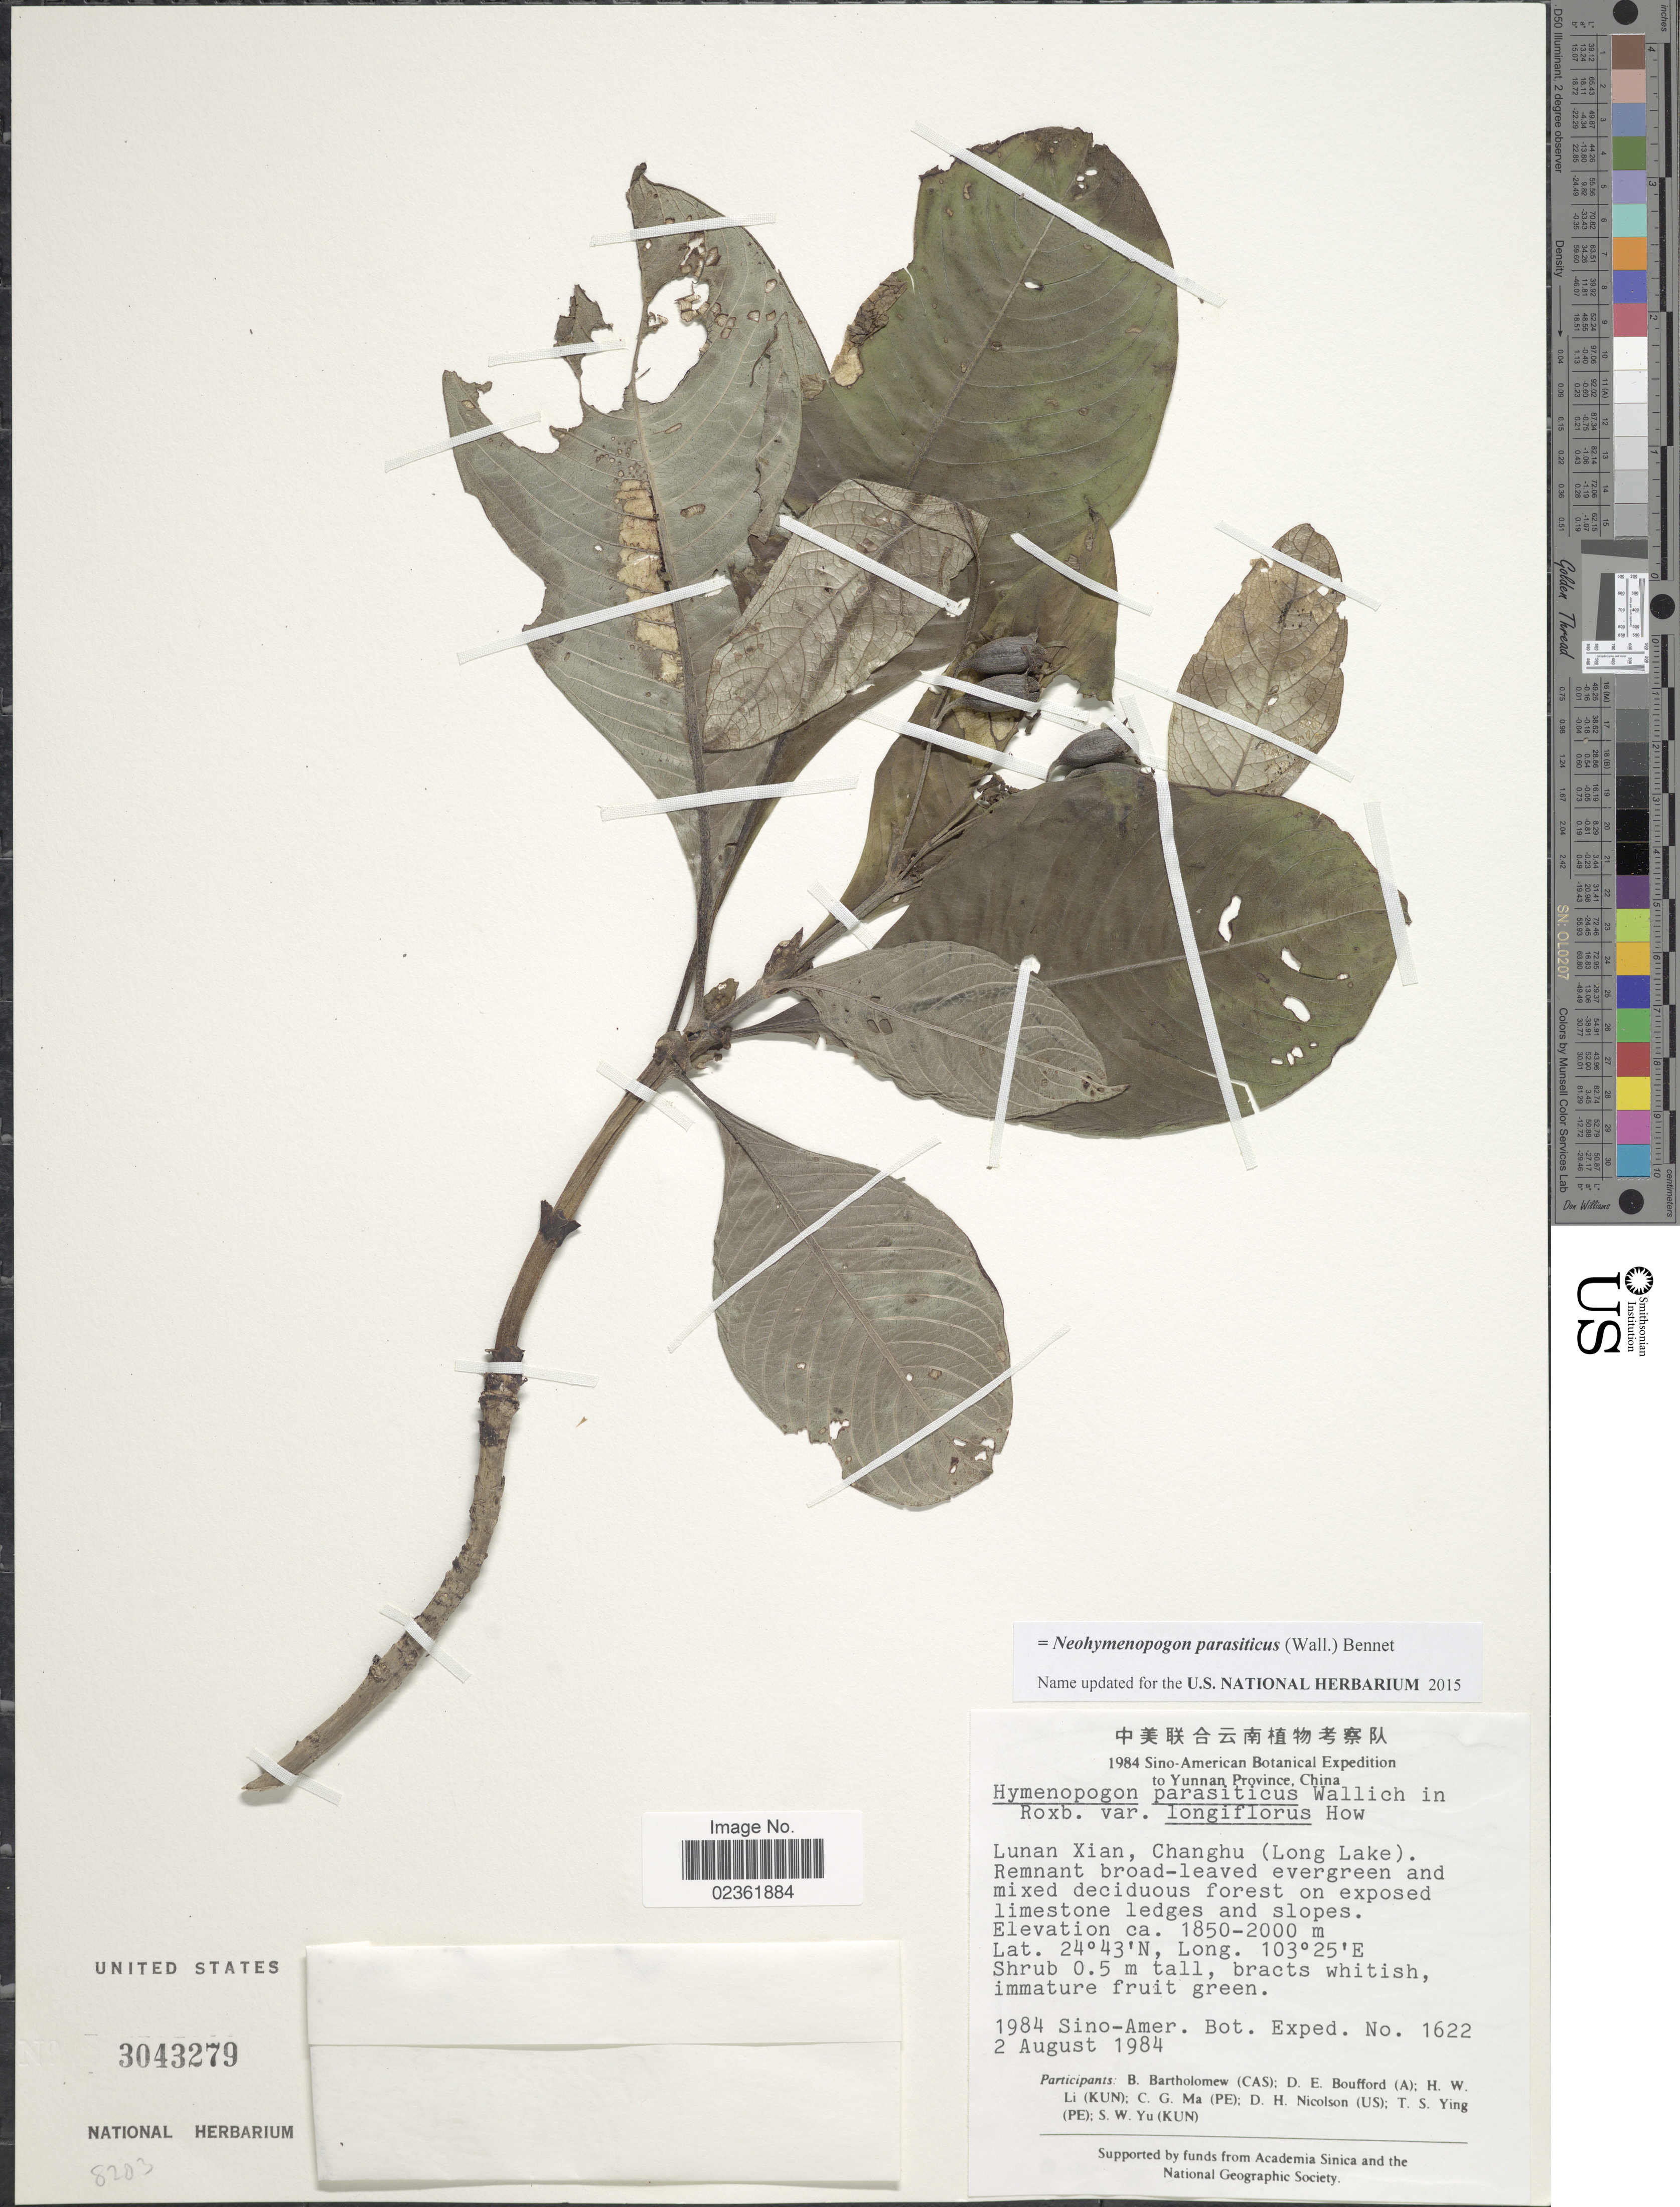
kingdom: Plantae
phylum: Tracheophyta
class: Magnoliopsida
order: Gentianales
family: Rubiaceae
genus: Neohymenopogon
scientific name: Neohymenopogon parasiticus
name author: (Wall.) Bennet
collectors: Sino-Amer. Bot. Exped. 1984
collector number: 1622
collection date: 1984-08-02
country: China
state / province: Yunnan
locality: Yunnan Province, Lunan Xian, Changhu (Long Lake), on exposed limestone ledges and slopes.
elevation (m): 1850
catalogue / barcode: US 3043279